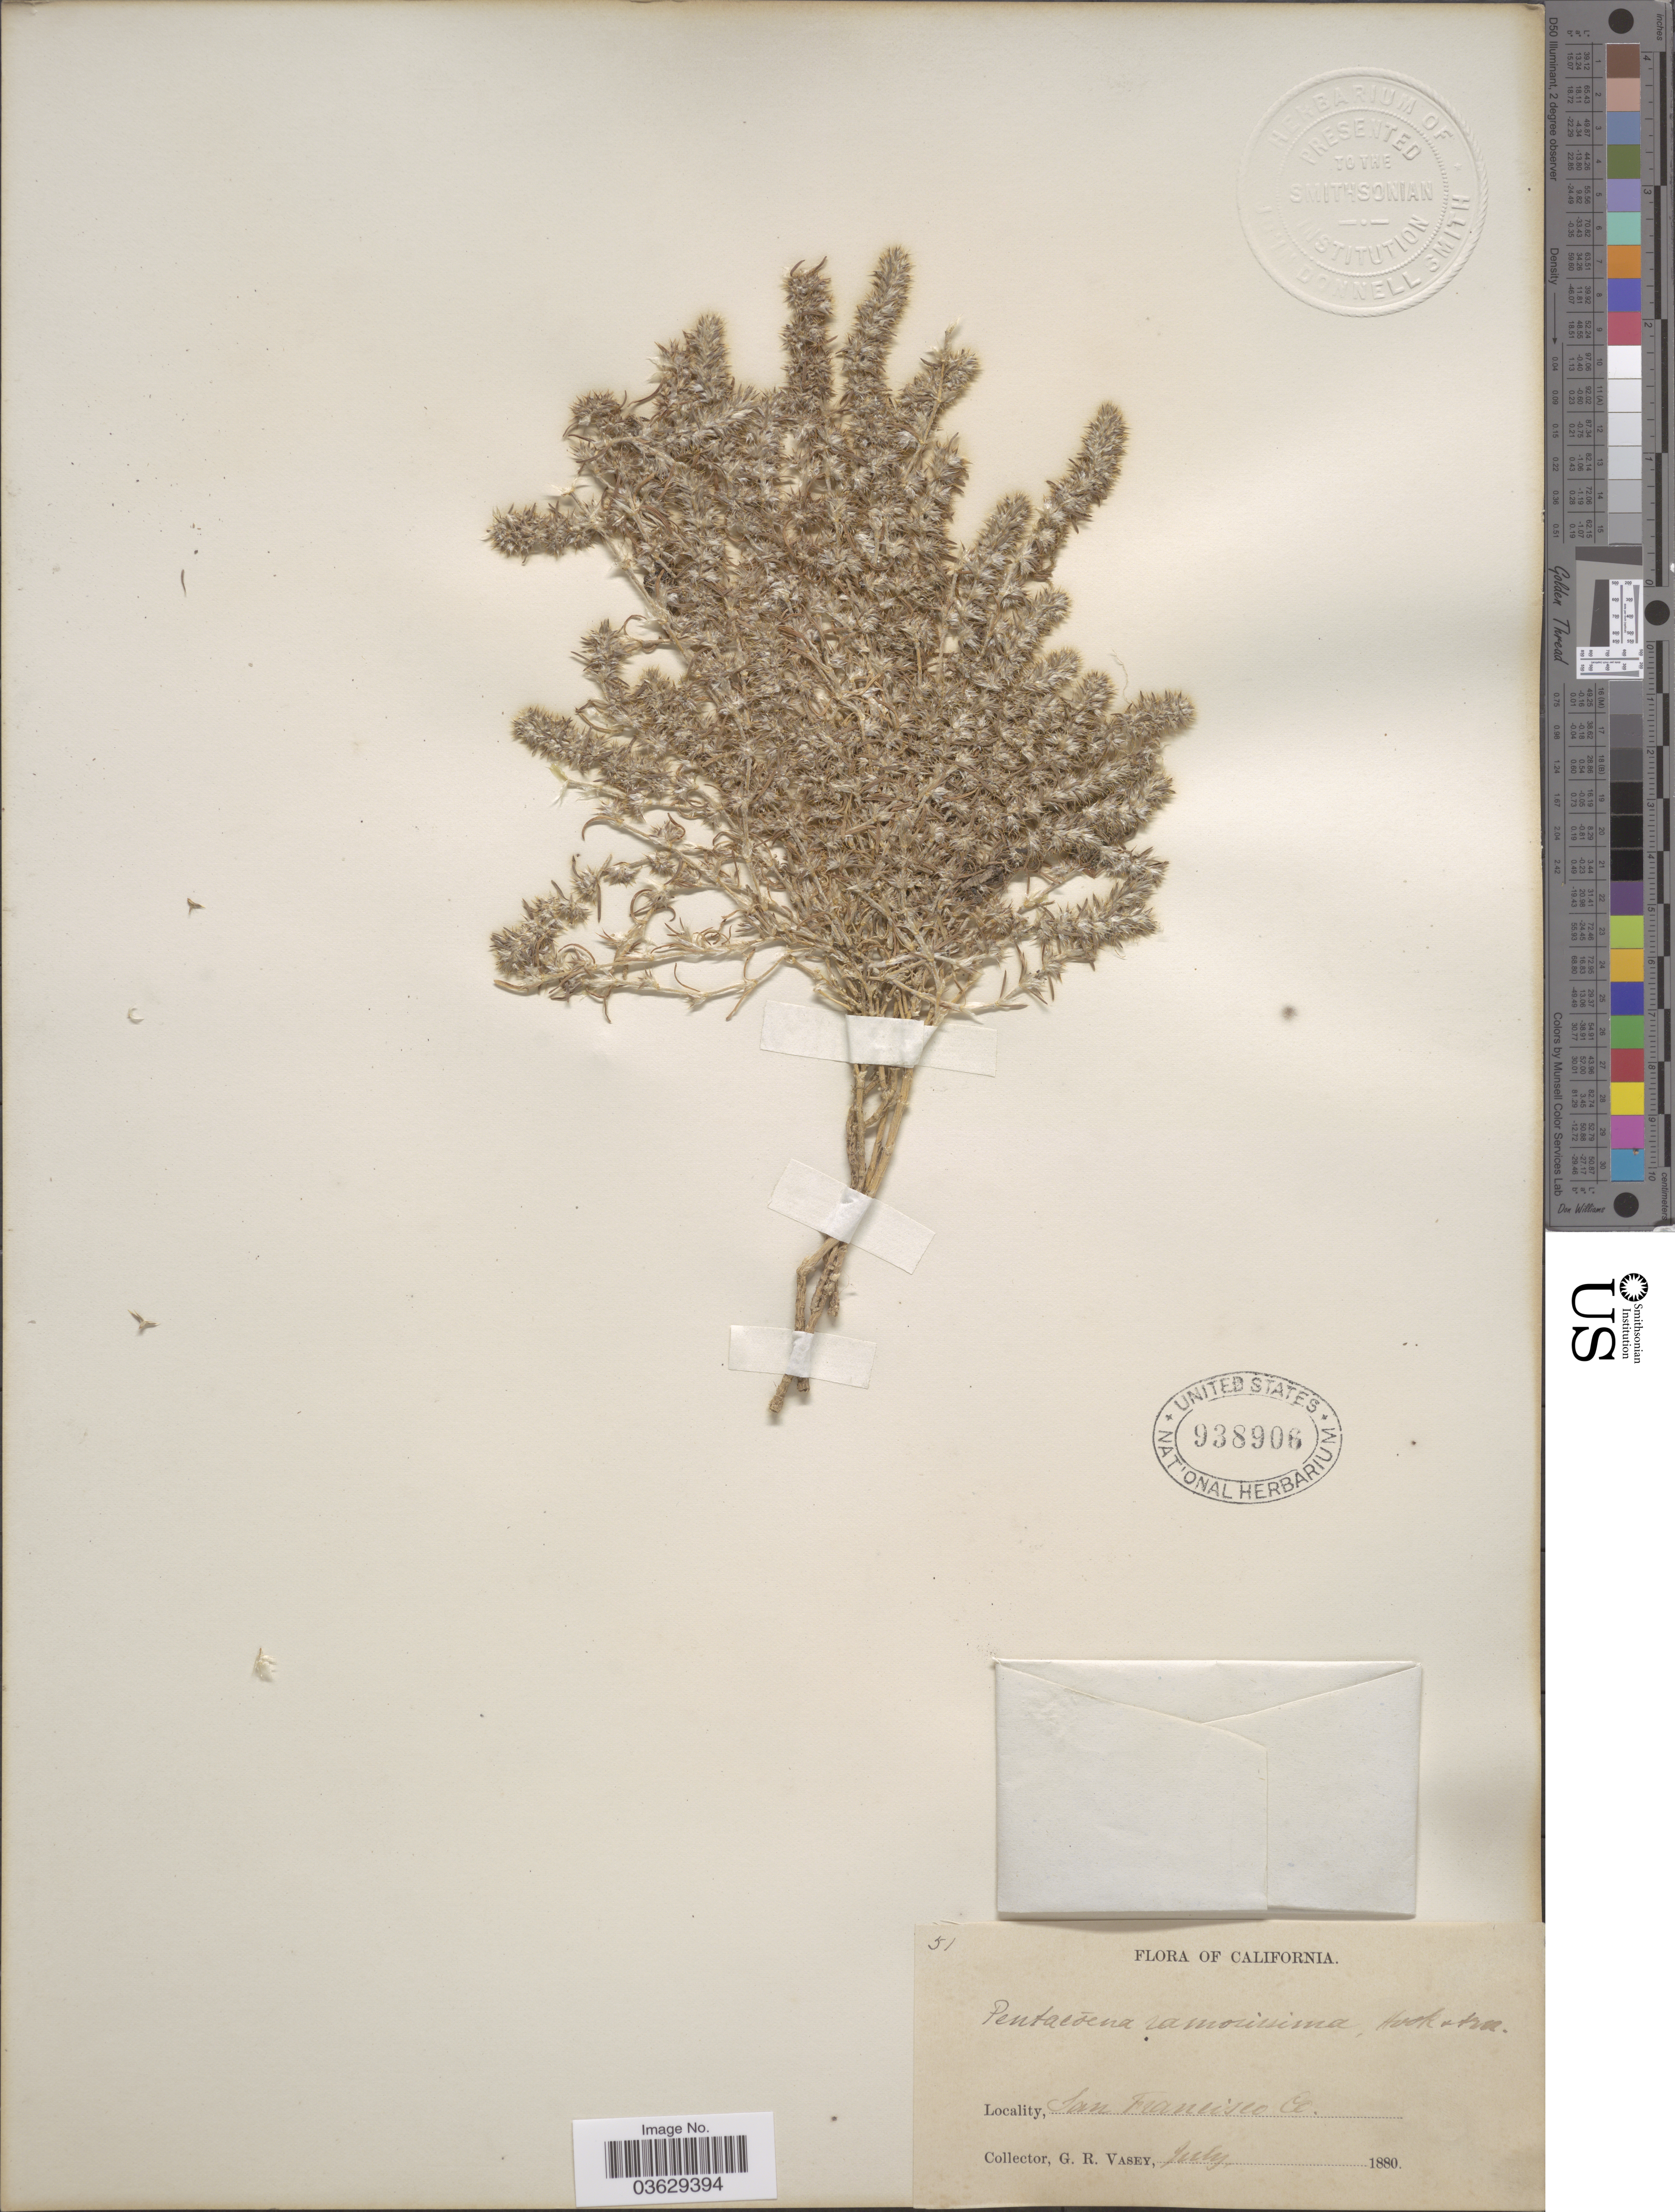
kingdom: Plantae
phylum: Tracheophyta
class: Magnoliopsida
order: Caryophyllales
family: Caryophyllaceae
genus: Cardionema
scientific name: Cardionema ramosissimum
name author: (Weinm.) A. Nelson & J.F. Macbr.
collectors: G. R. Vasey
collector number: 51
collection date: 1880-07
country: United States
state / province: California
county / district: San Francisco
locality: San Francisco Co.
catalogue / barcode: US 938906